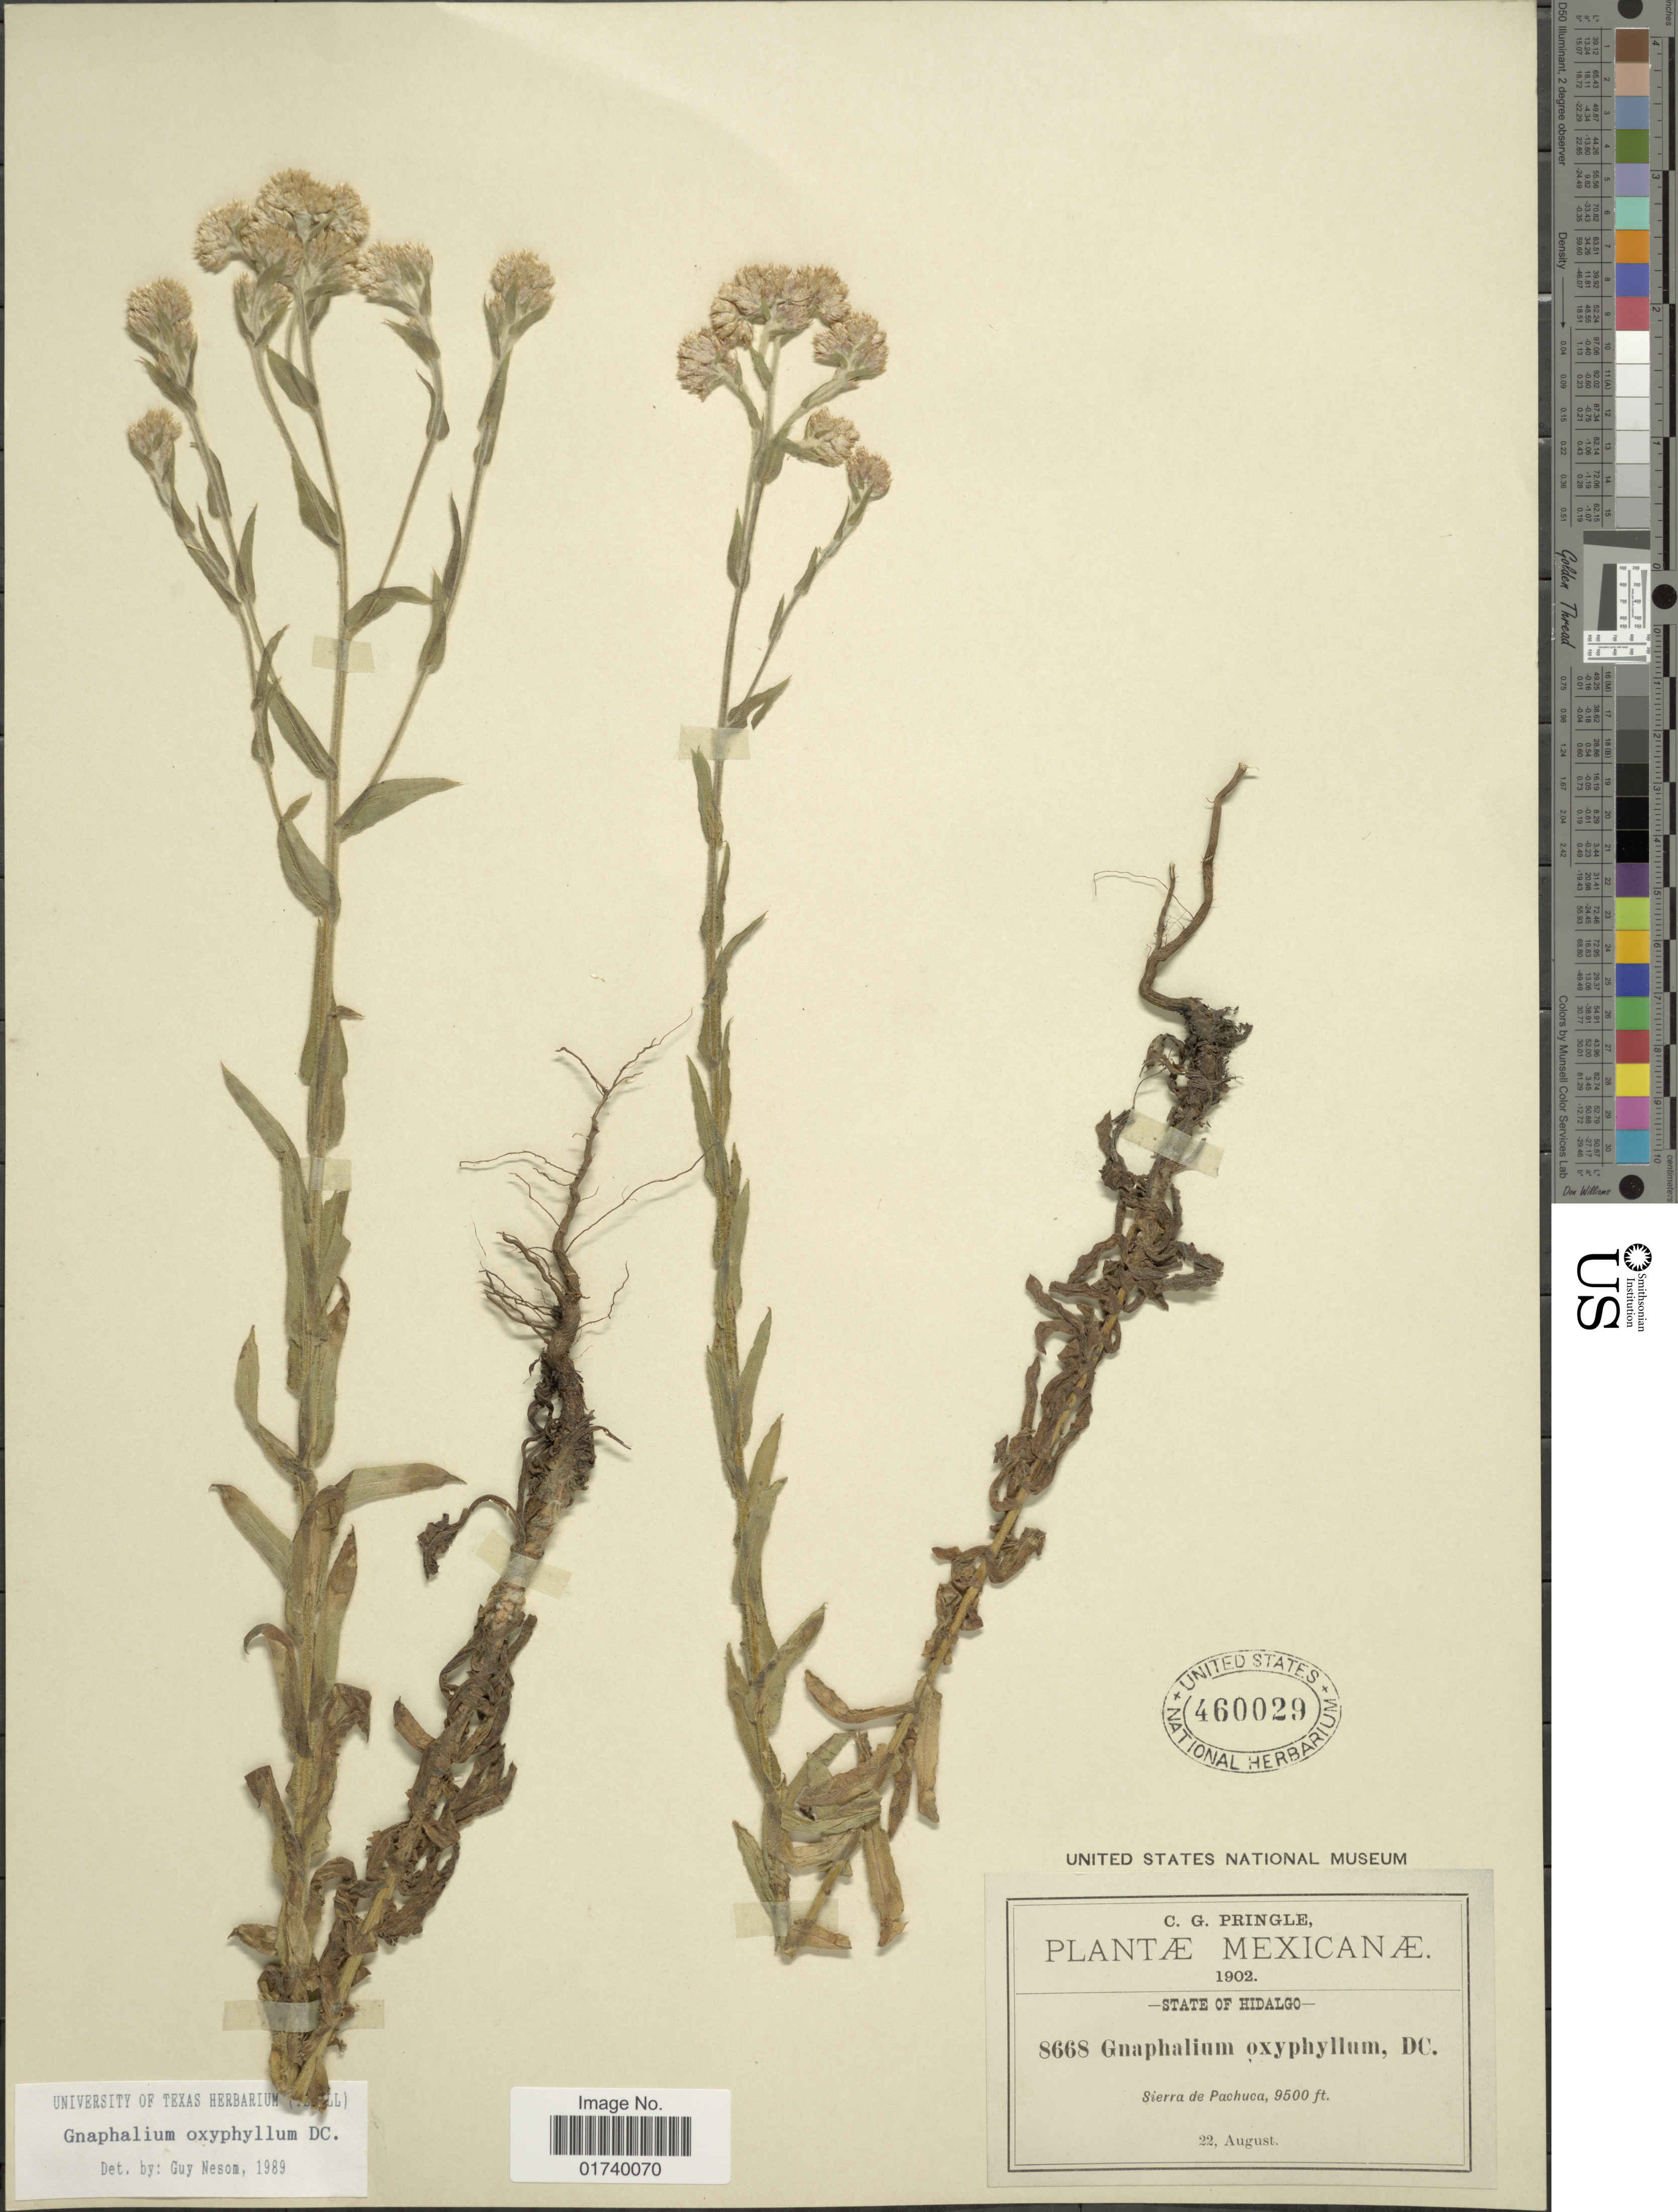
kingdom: Plantae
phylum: Tracheophyta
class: Magnoliopsida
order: Asterales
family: Asteraceae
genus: Pseudognaphalium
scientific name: Pseudognaphalium oxyphyllum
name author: (DC.) Kirp.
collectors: C. G. Pringle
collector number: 8668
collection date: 1902-08-22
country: Mexico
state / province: Hidalgo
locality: State of Hidalgo, Sierra de Pachuca.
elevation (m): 2896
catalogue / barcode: US 460029